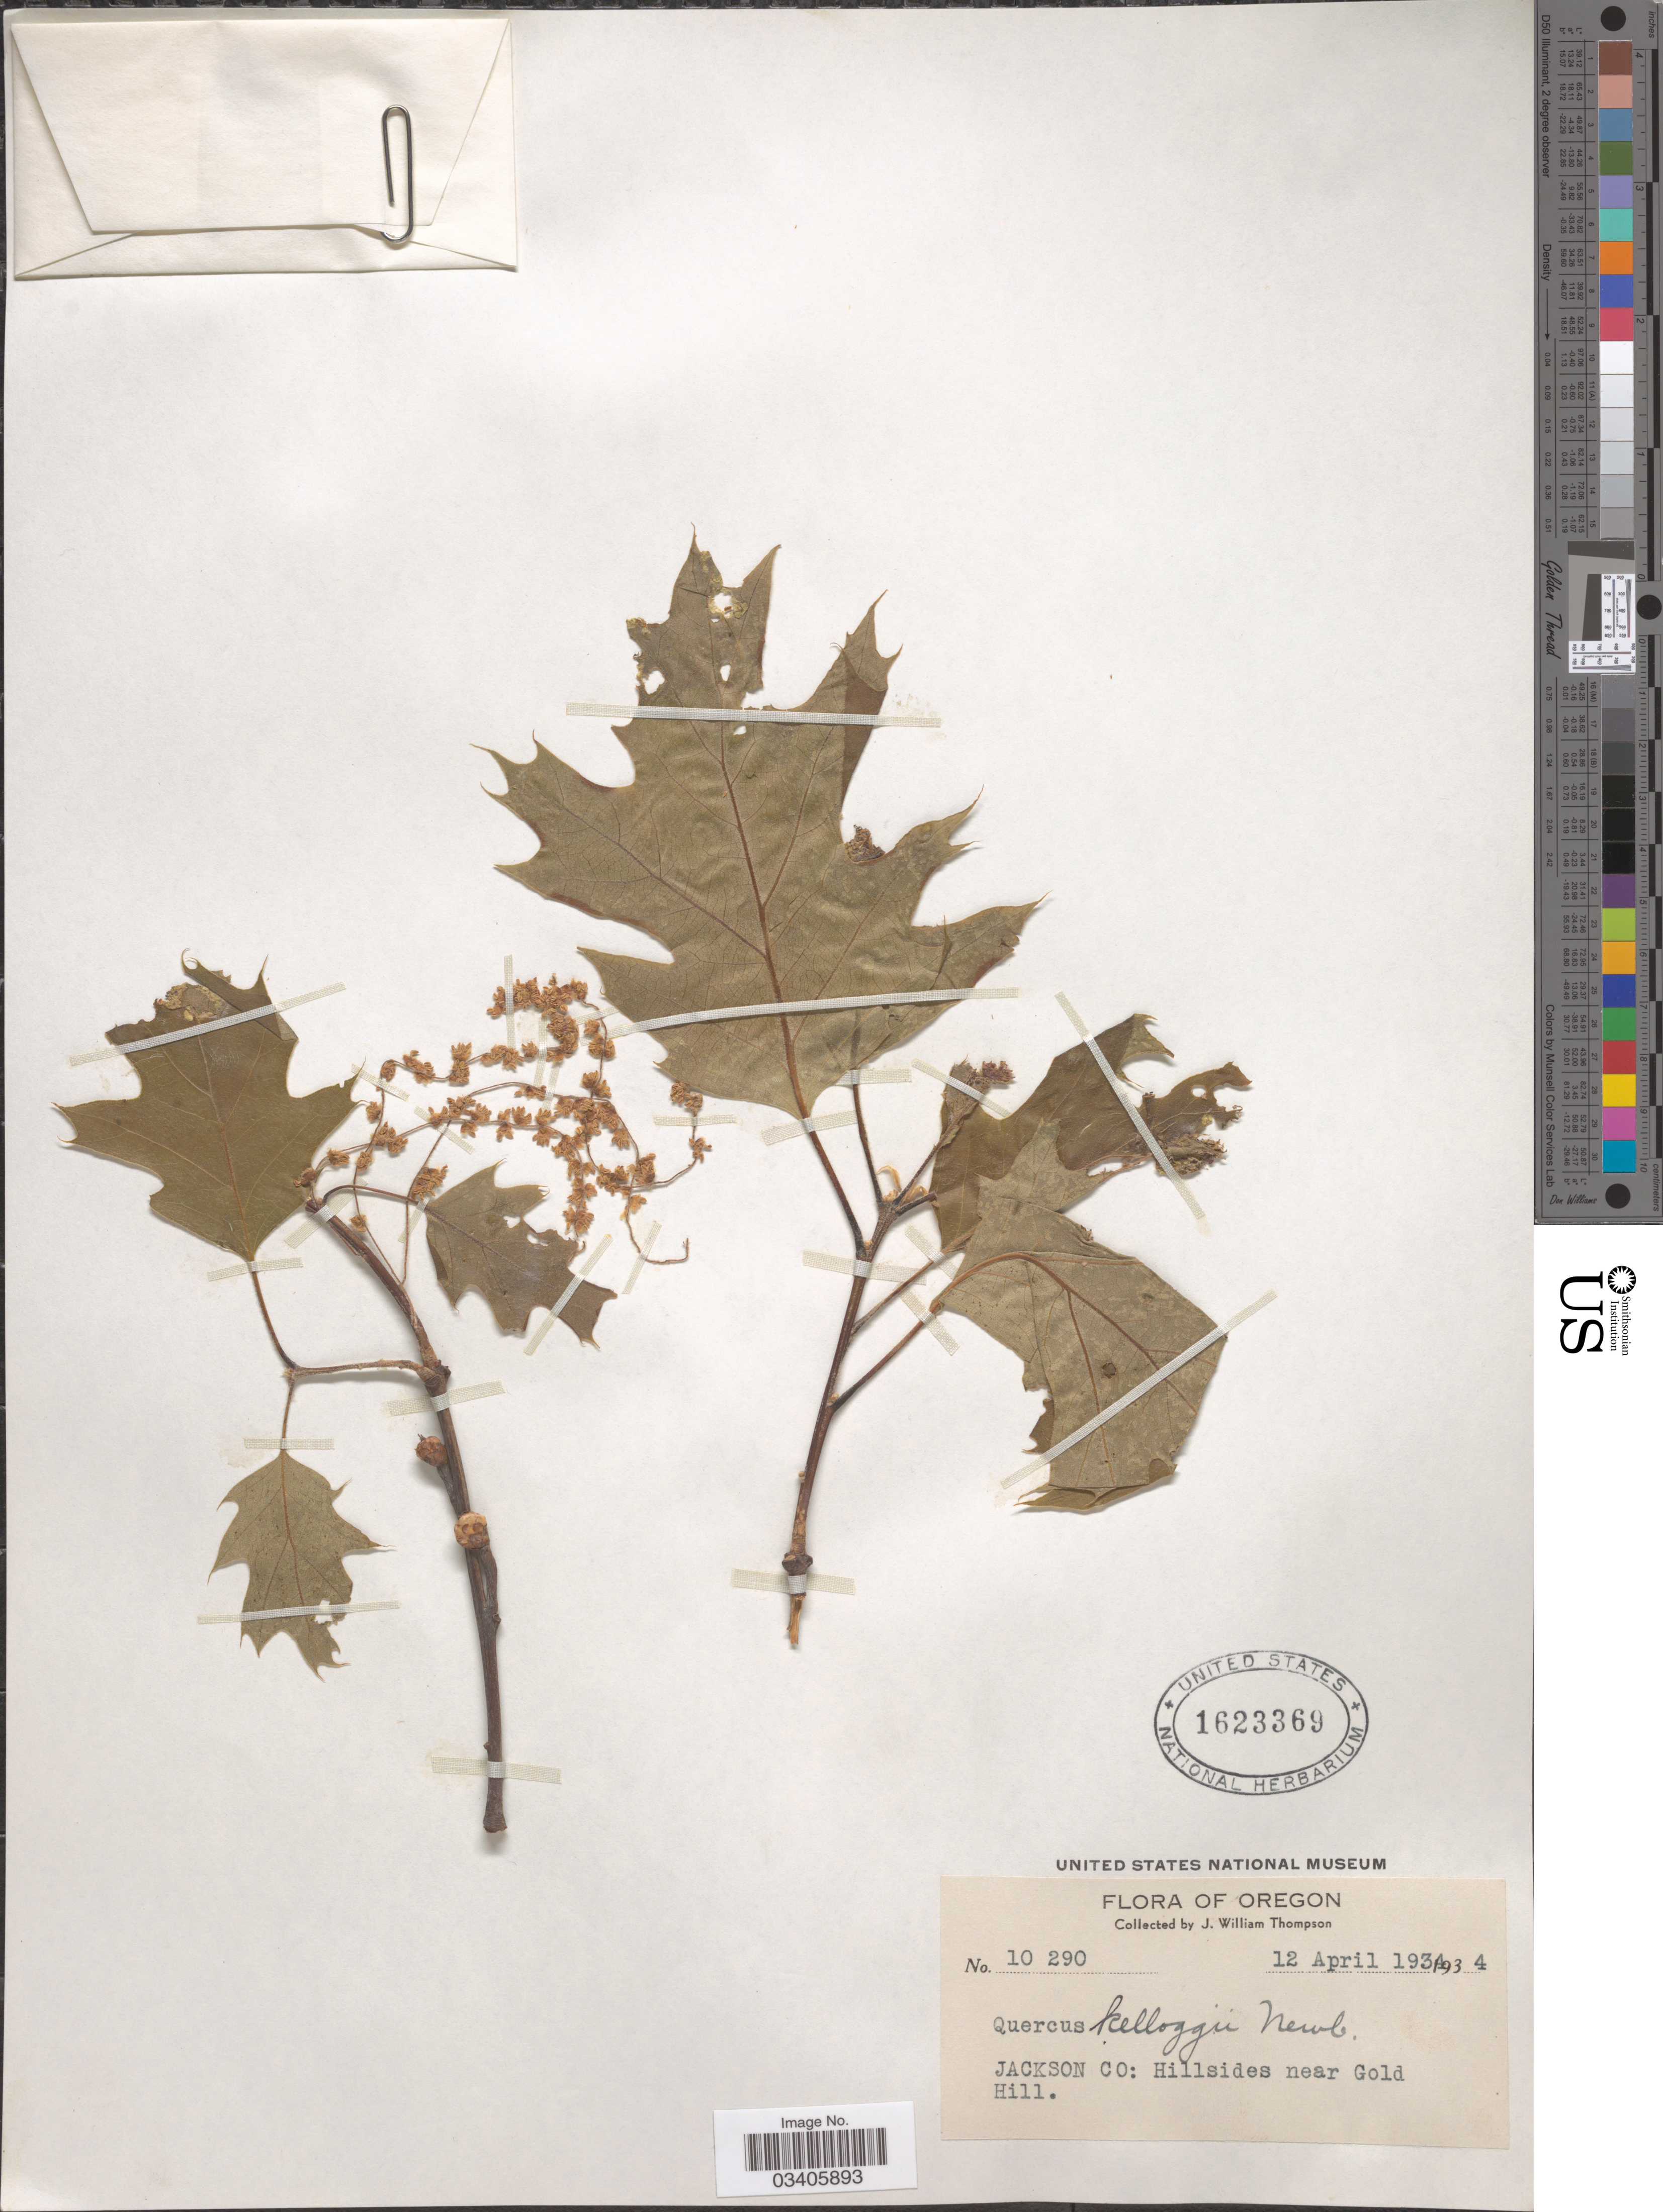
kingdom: Plantae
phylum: Tracheophyta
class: Magnoliopsida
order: Fagales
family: Fagaceae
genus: Quercus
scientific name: Quercus kelloggii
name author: Newb.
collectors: J. W. Thompson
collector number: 10290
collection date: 1934-04-12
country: United States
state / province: Oregon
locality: Jackosn Co: Hillsides near Gold Hill.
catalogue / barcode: US 1623369